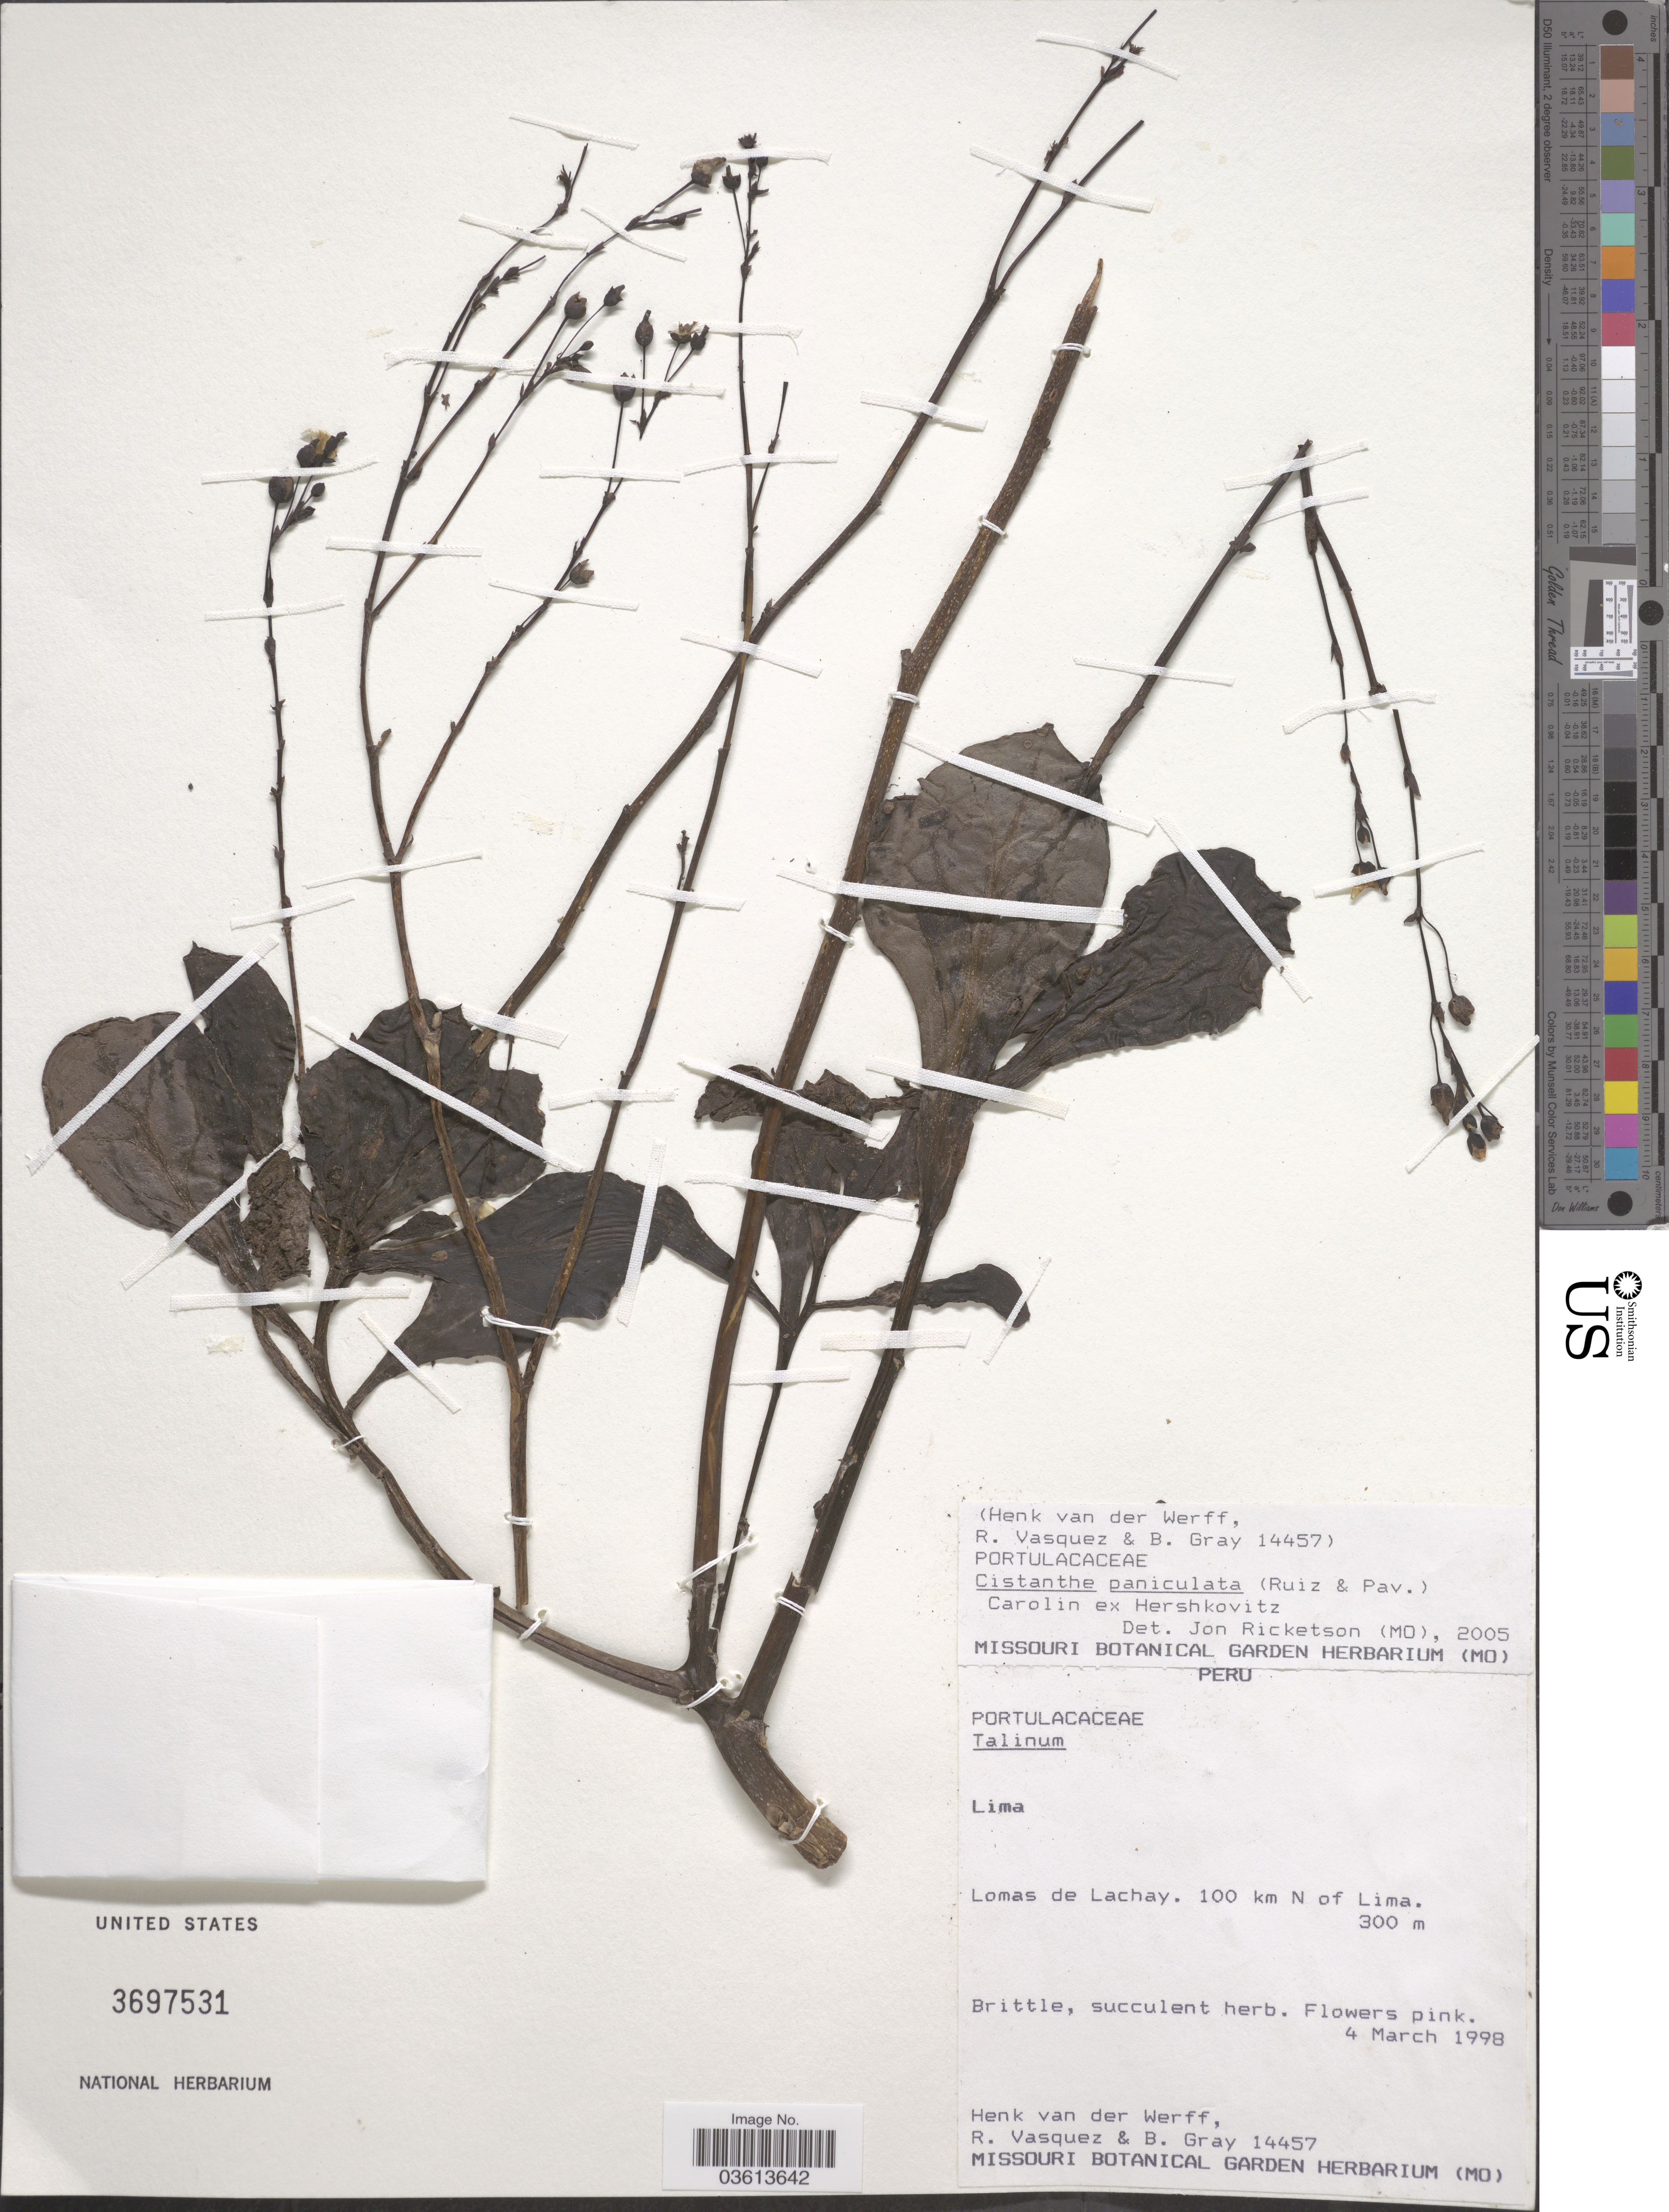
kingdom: Plantae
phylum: Tracheophyta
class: Magnoliopsida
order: Caryophyllales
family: Montiaceae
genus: Cistanthe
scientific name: Cistanthe paniculata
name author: (DC.) Carolin ex Hershk.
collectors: H. van der Werff, R. Vasquez & B. Gray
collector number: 14457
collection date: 1998-03-04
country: Peru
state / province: Lima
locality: Lomas de Lachay. 100 km N of Lima.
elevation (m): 300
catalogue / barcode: US 3697531